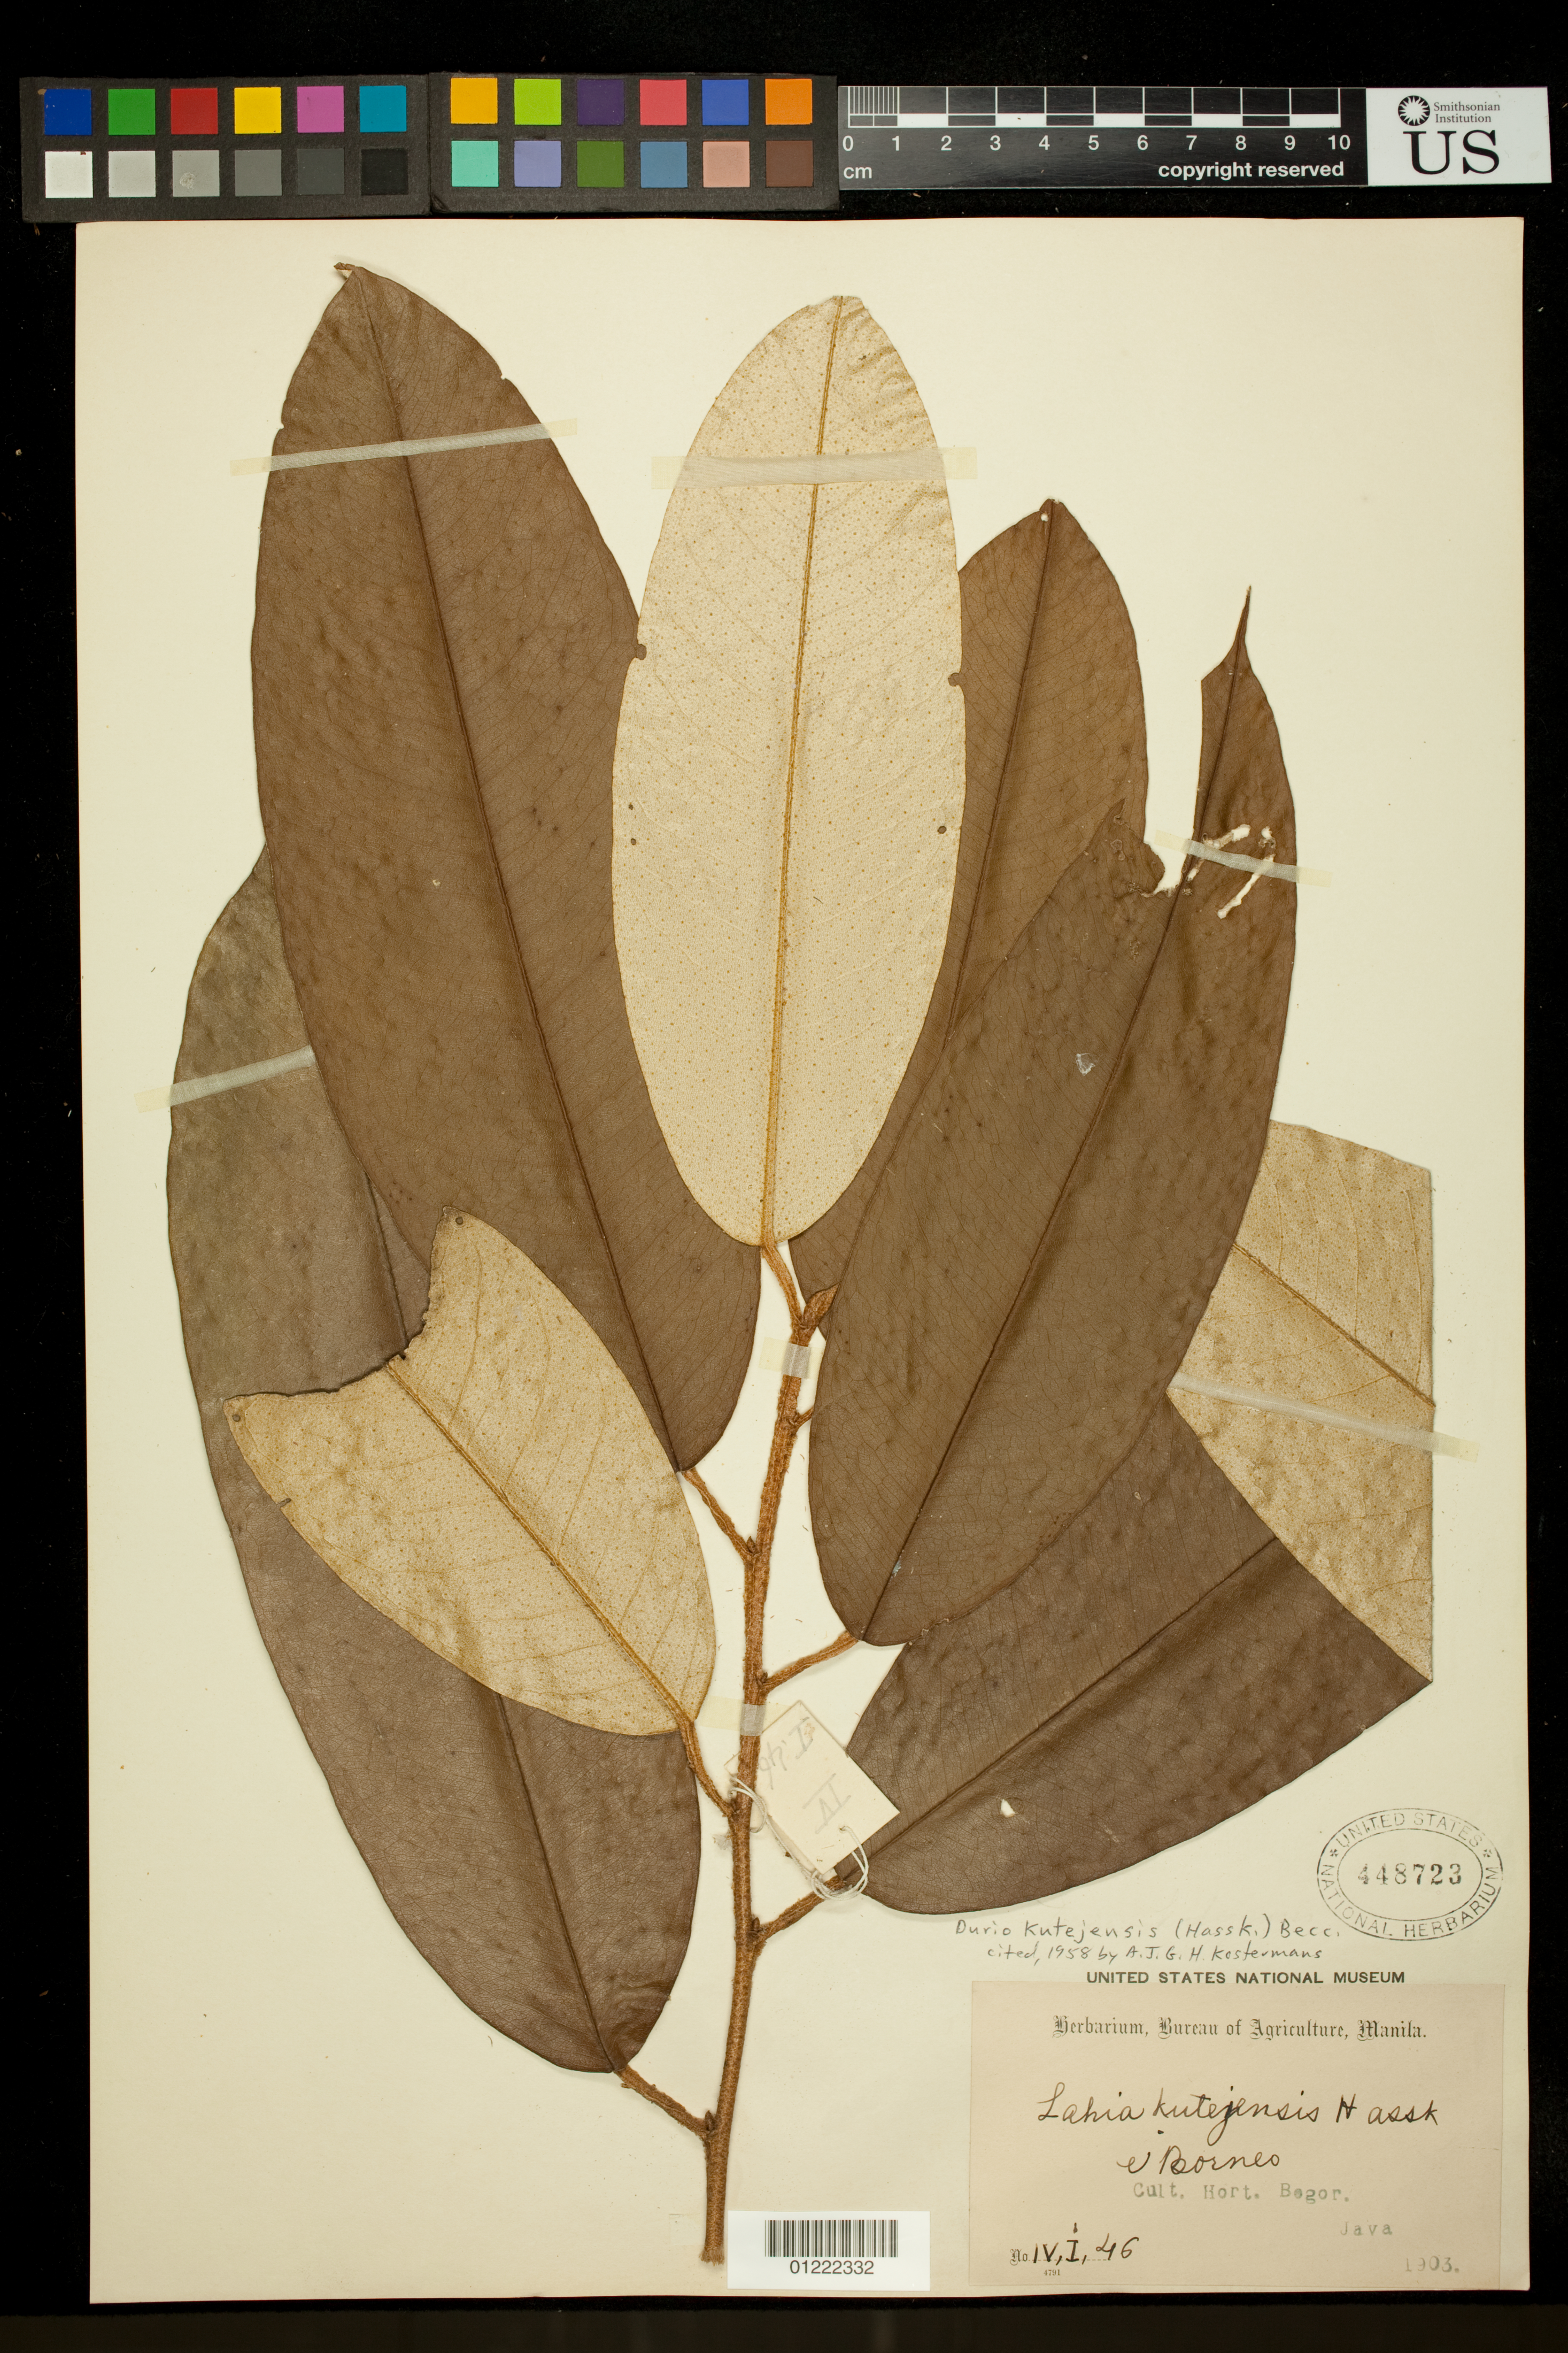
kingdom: Plantae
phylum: Tracheophyta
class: Magnoliopsida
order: Malvales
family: Malvaceae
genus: Durio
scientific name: Durio kutejensis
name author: (Hassk.) Becc.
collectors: ex Herb. Bur. Agric. Manila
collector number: VI, I, 46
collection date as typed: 1903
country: Indonesia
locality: Cultivated at Bogor Botanical Gardens; originally from Borneo.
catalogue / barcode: US 448723